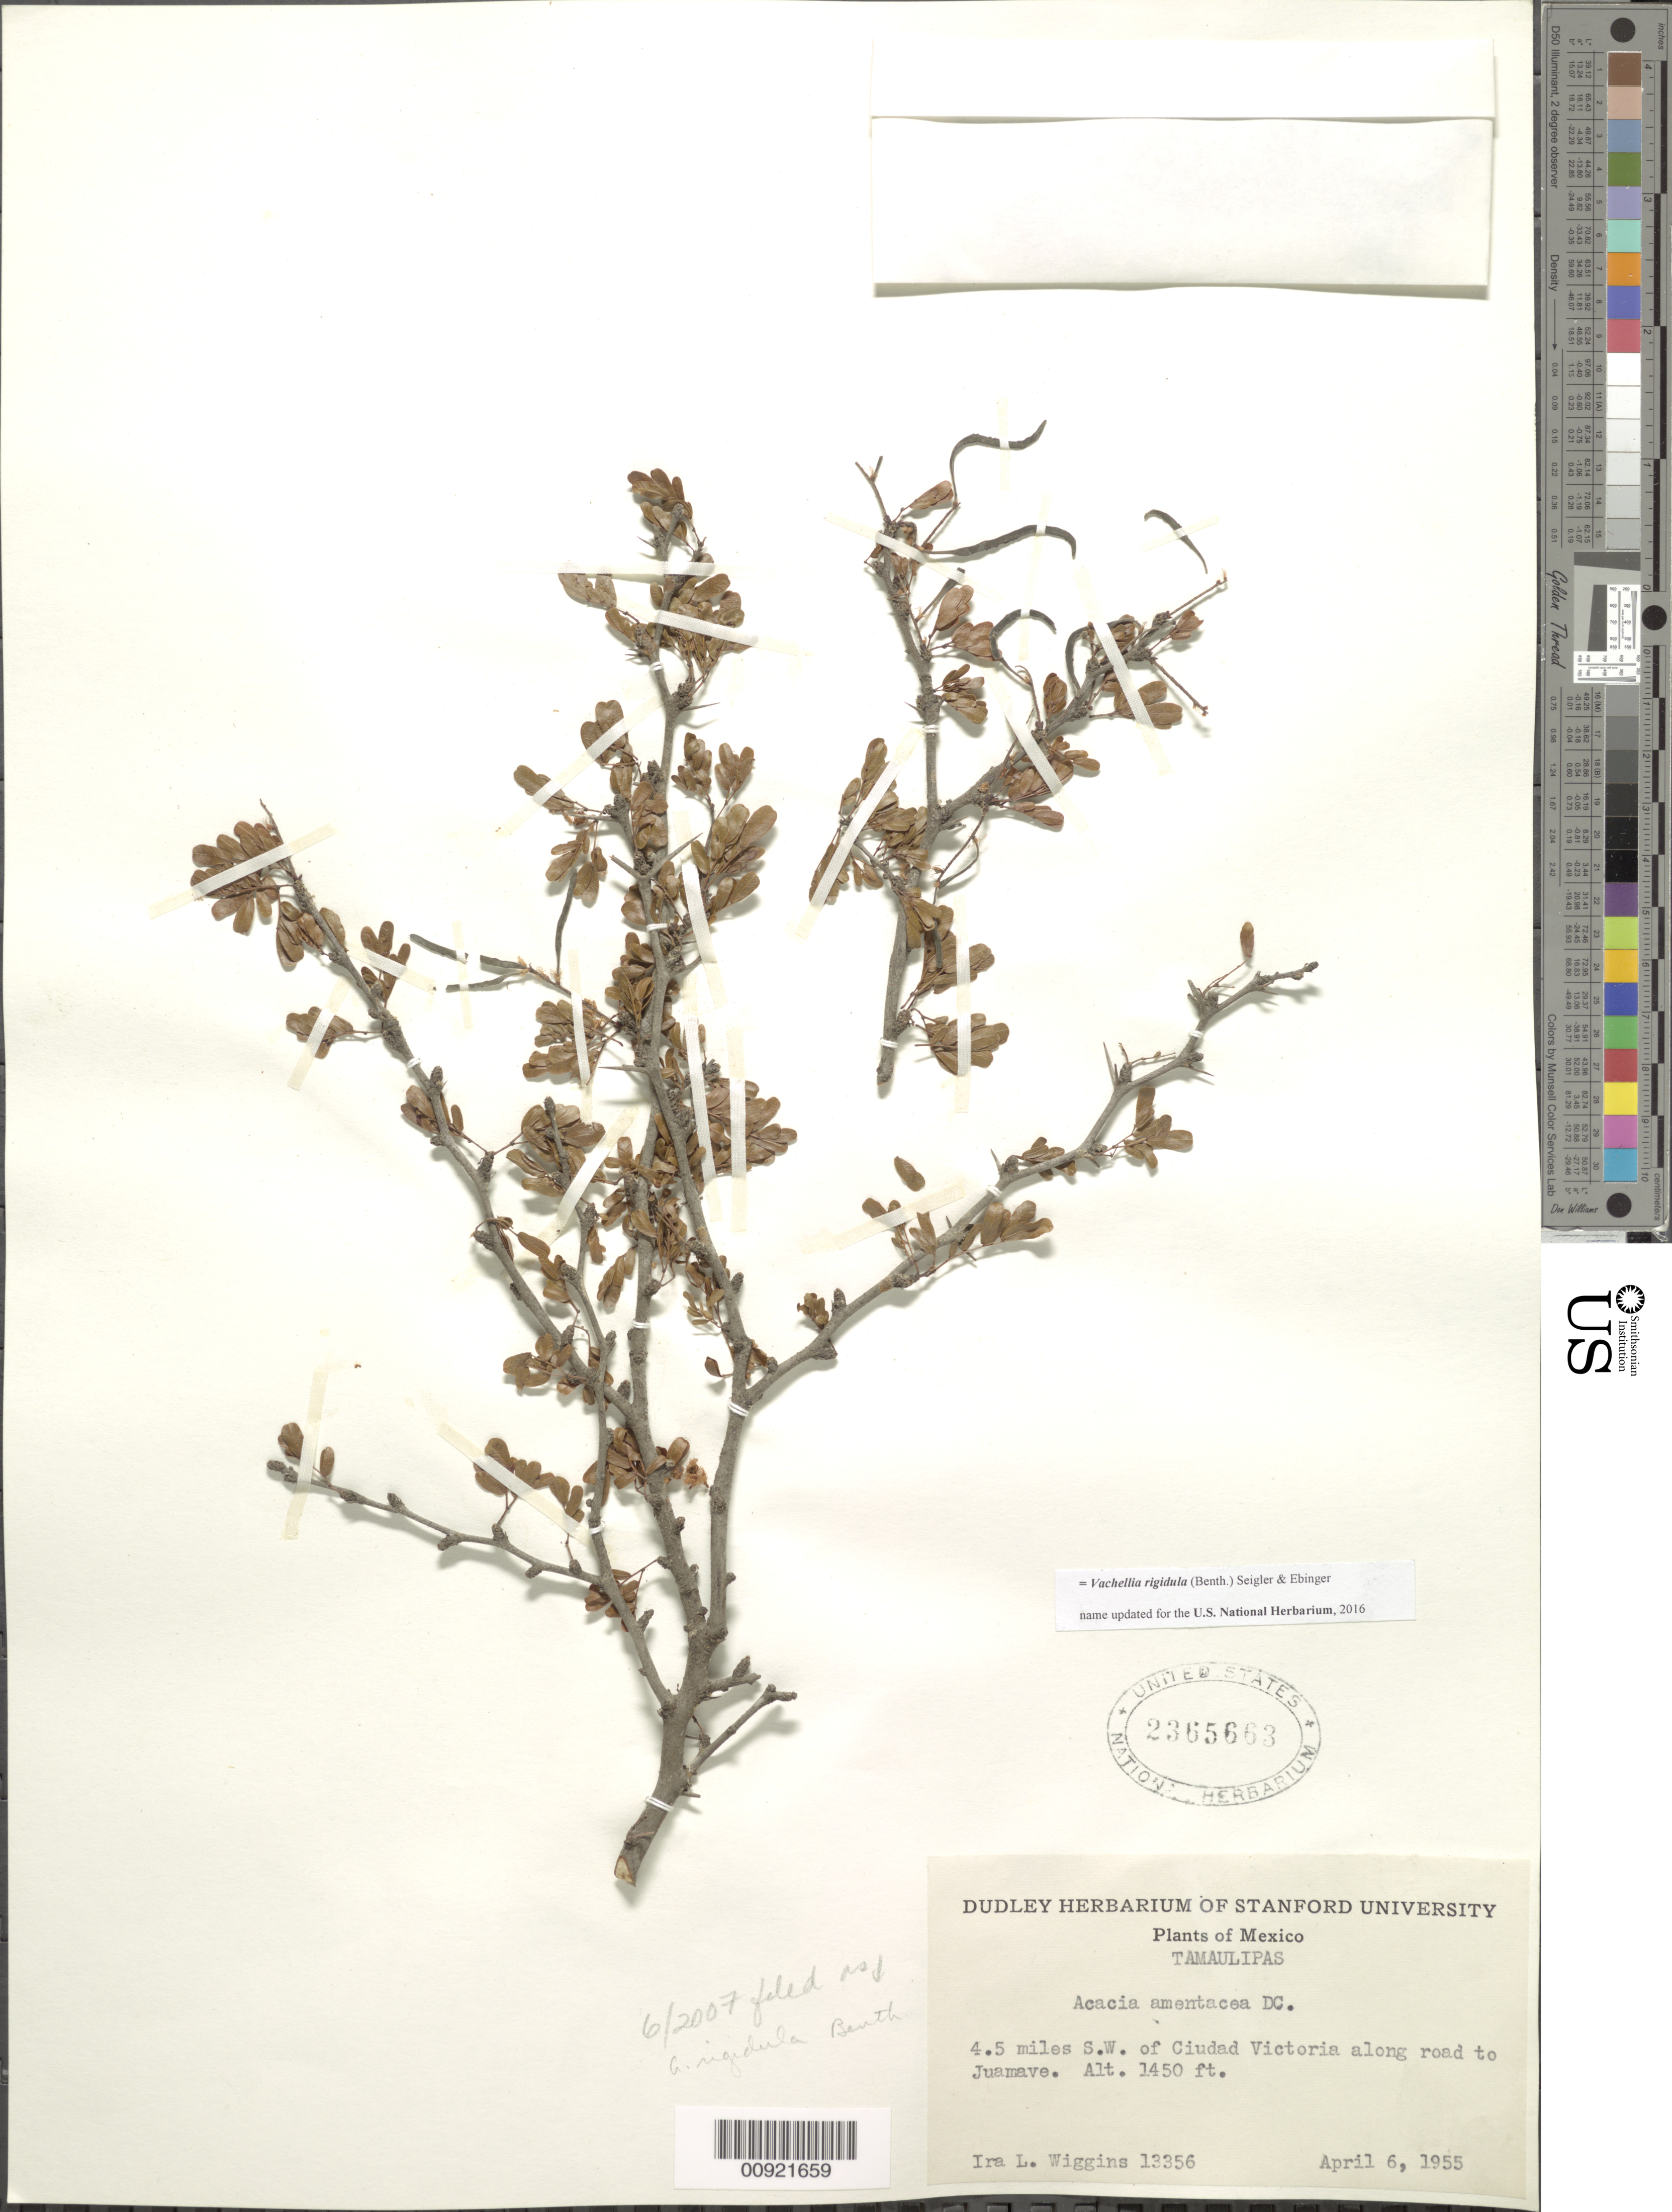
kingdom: Plantae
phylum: Tracheophyta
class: Magnoliopsida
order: Fabales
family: Fabaceae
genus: Vachellia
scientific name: Vachellia rigidula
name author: (Benth.) Seigler & Ebinger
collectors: I. L. Wiggins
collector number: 13356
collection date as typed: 06 Apr 1955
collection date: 1955-04-06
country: Mexico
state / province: Tamaulipas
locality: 4.5 miles SW of Ciudad Victoria along road to Juamave [sic correct spelling Jaumave].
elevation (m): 442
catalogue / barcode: US 2365663